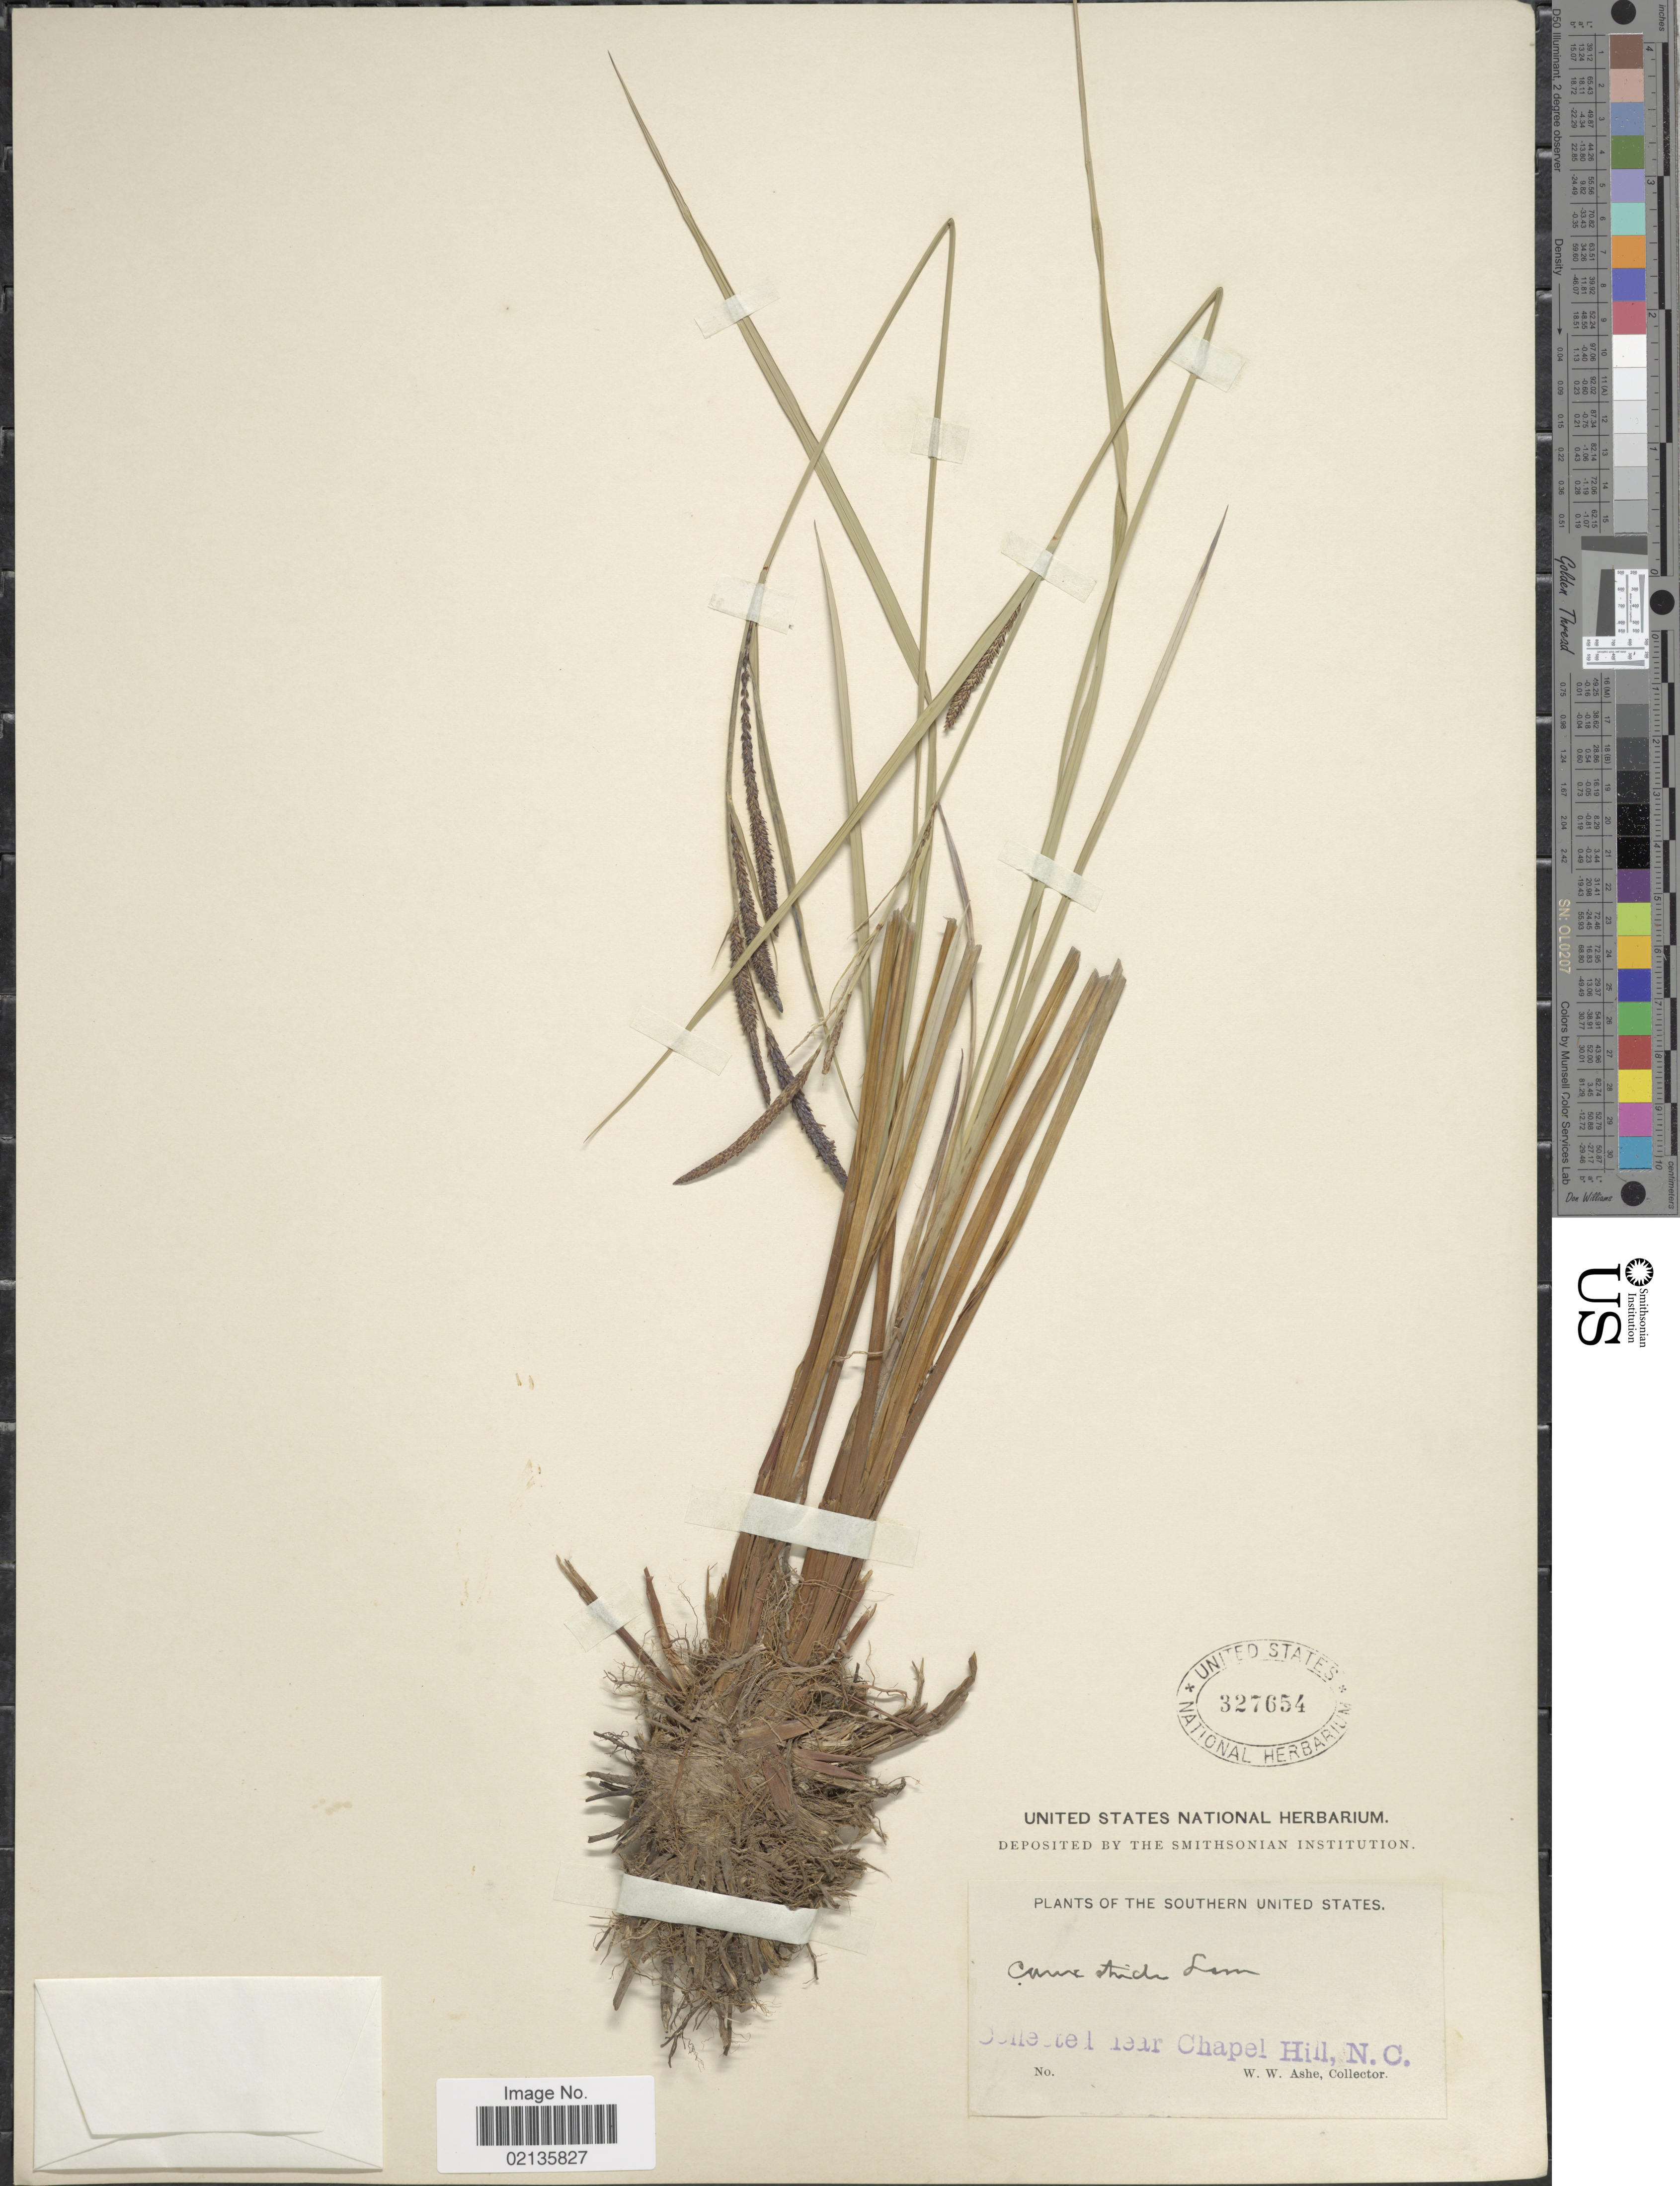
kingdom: Plantae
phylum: Tracheophyta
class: Liliopsida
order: Poales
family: Cyperaceae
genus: Carex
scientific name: Carex stricta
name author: Lam.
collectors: W. W. Ashe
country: United States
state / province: North Carolina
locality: Near Chapel Hill, NC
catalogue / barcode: US 327654